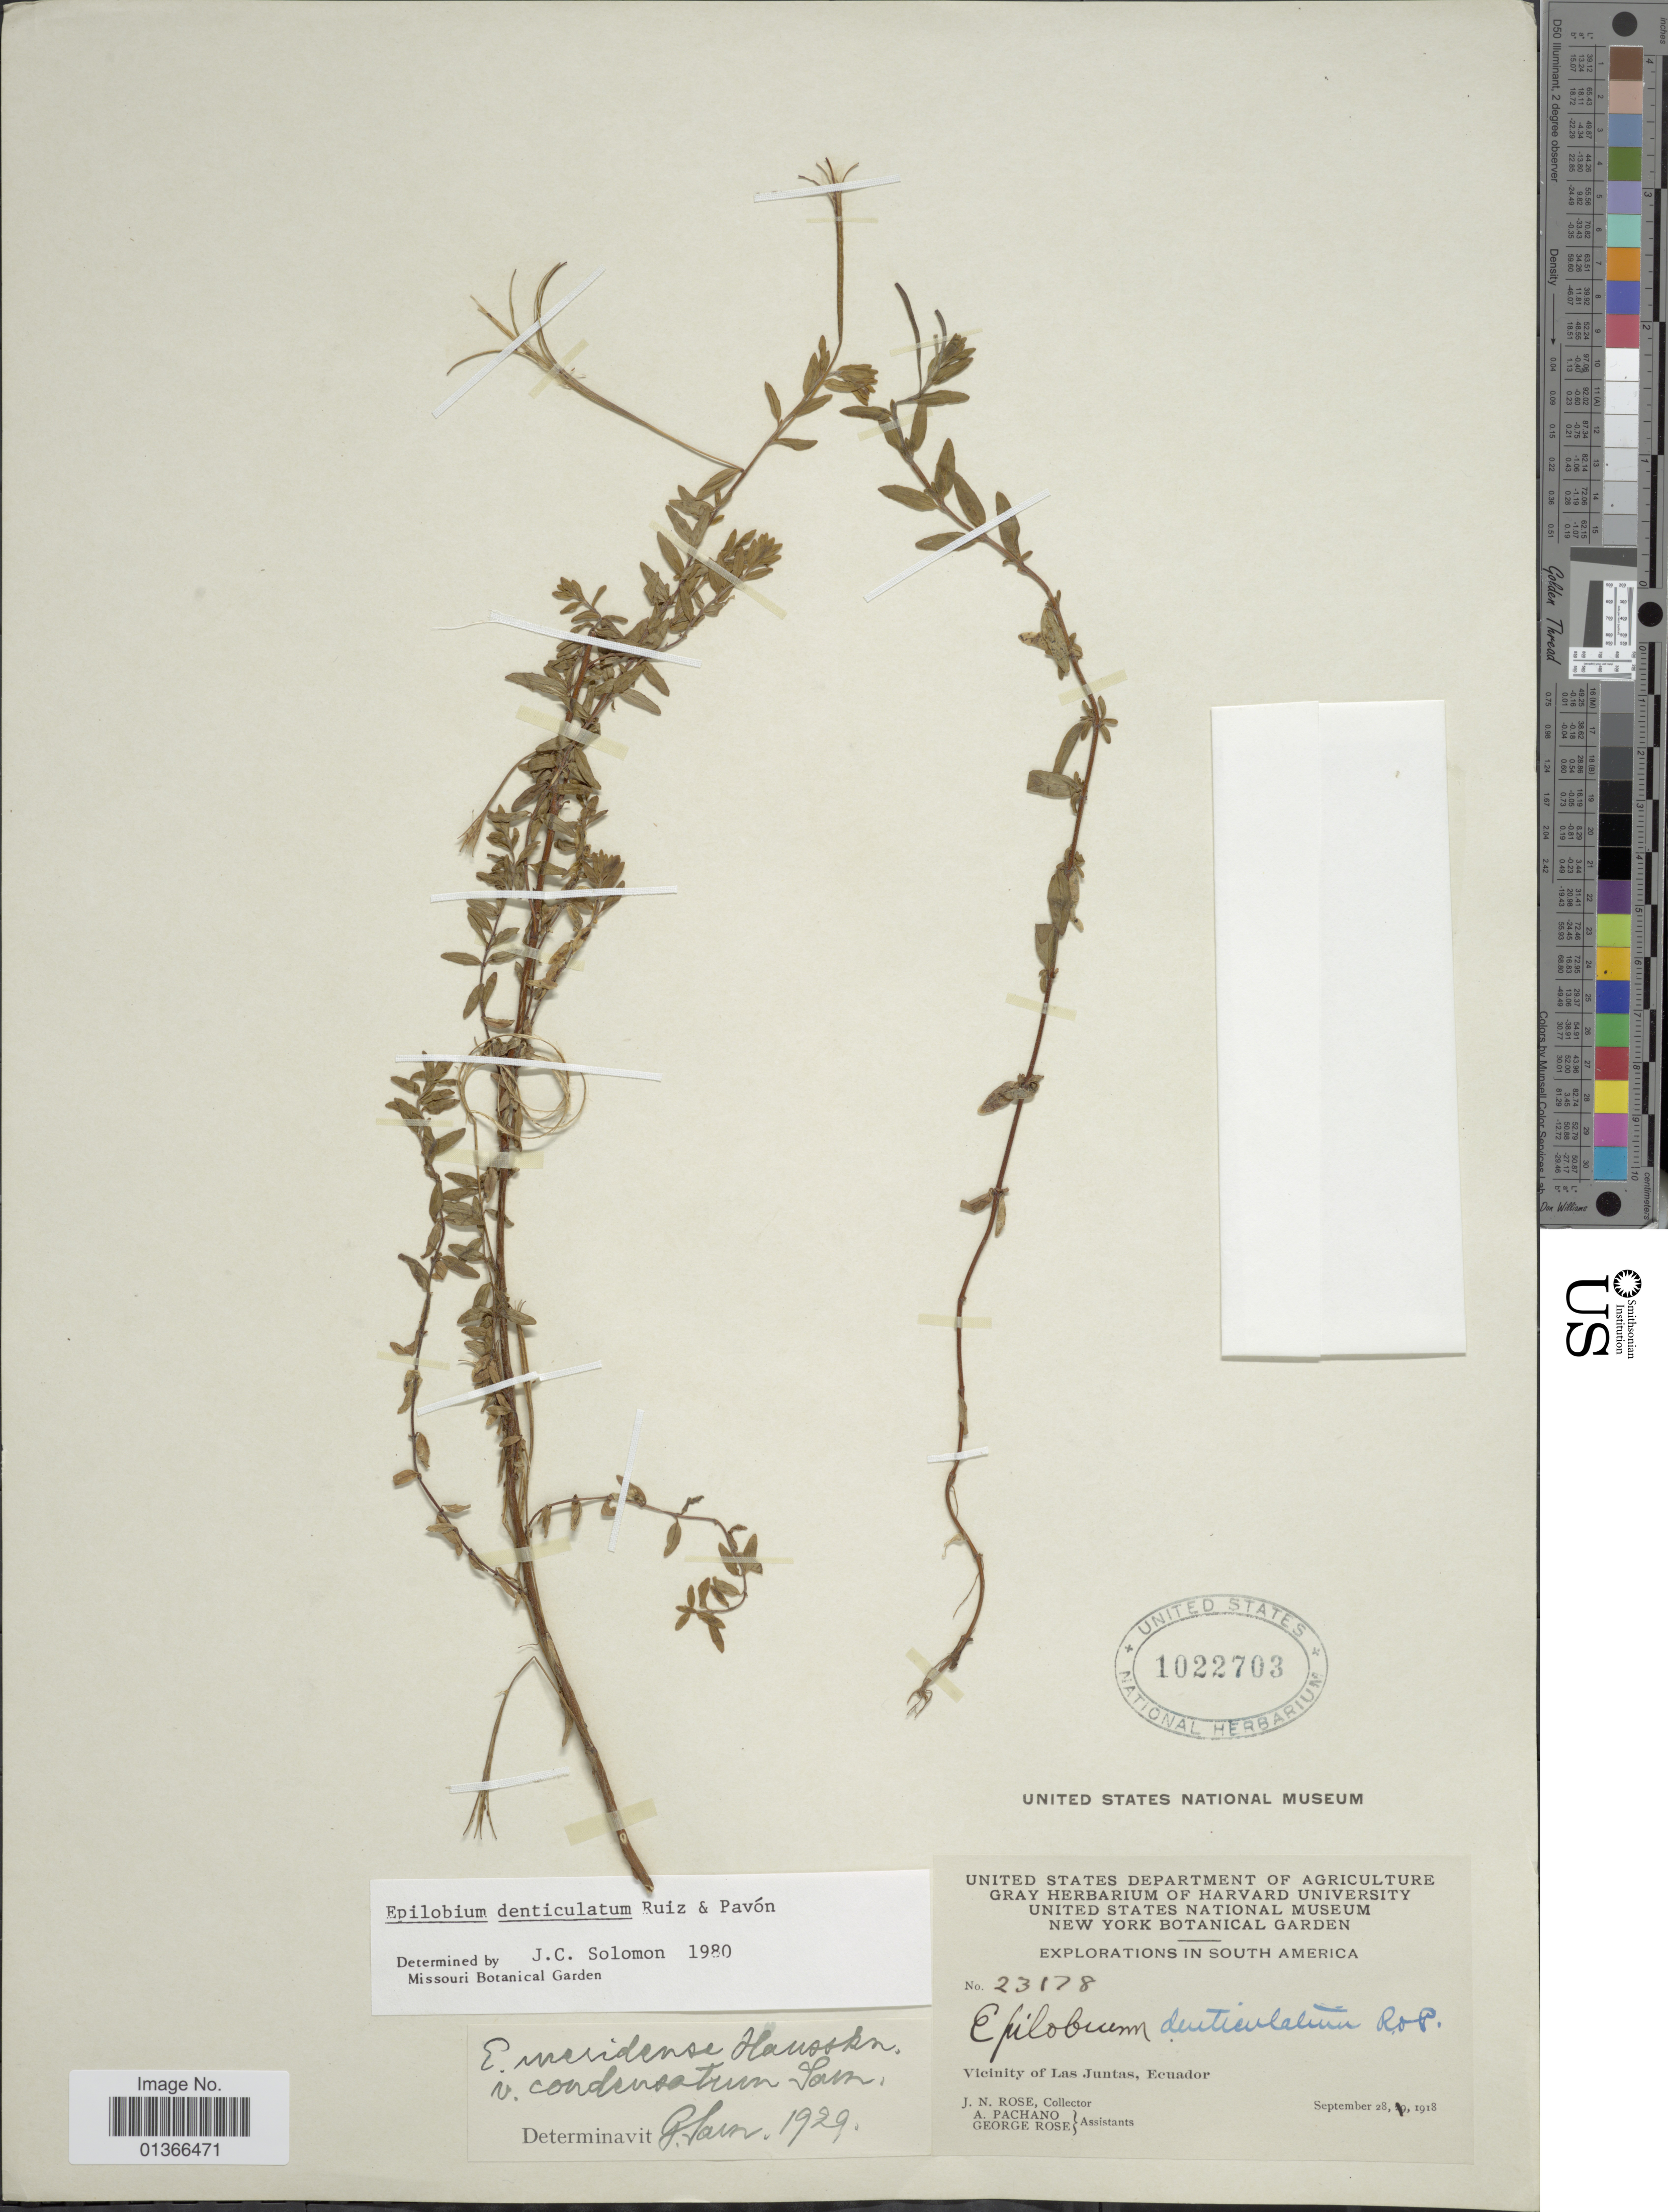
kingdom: Plantae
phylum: Tracheophyta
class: Magnoliopsida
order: Myrtales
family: Onagraceae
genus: Epilobium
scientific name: Epilobium denticulatum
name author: Ruiz & Pav.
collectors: J. N. Rose, A. Pachano & G. Rose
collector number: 23178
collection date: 1918-09-28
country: Ecuador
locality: Vicinity of Las Juntas.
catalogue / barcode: US 1022703